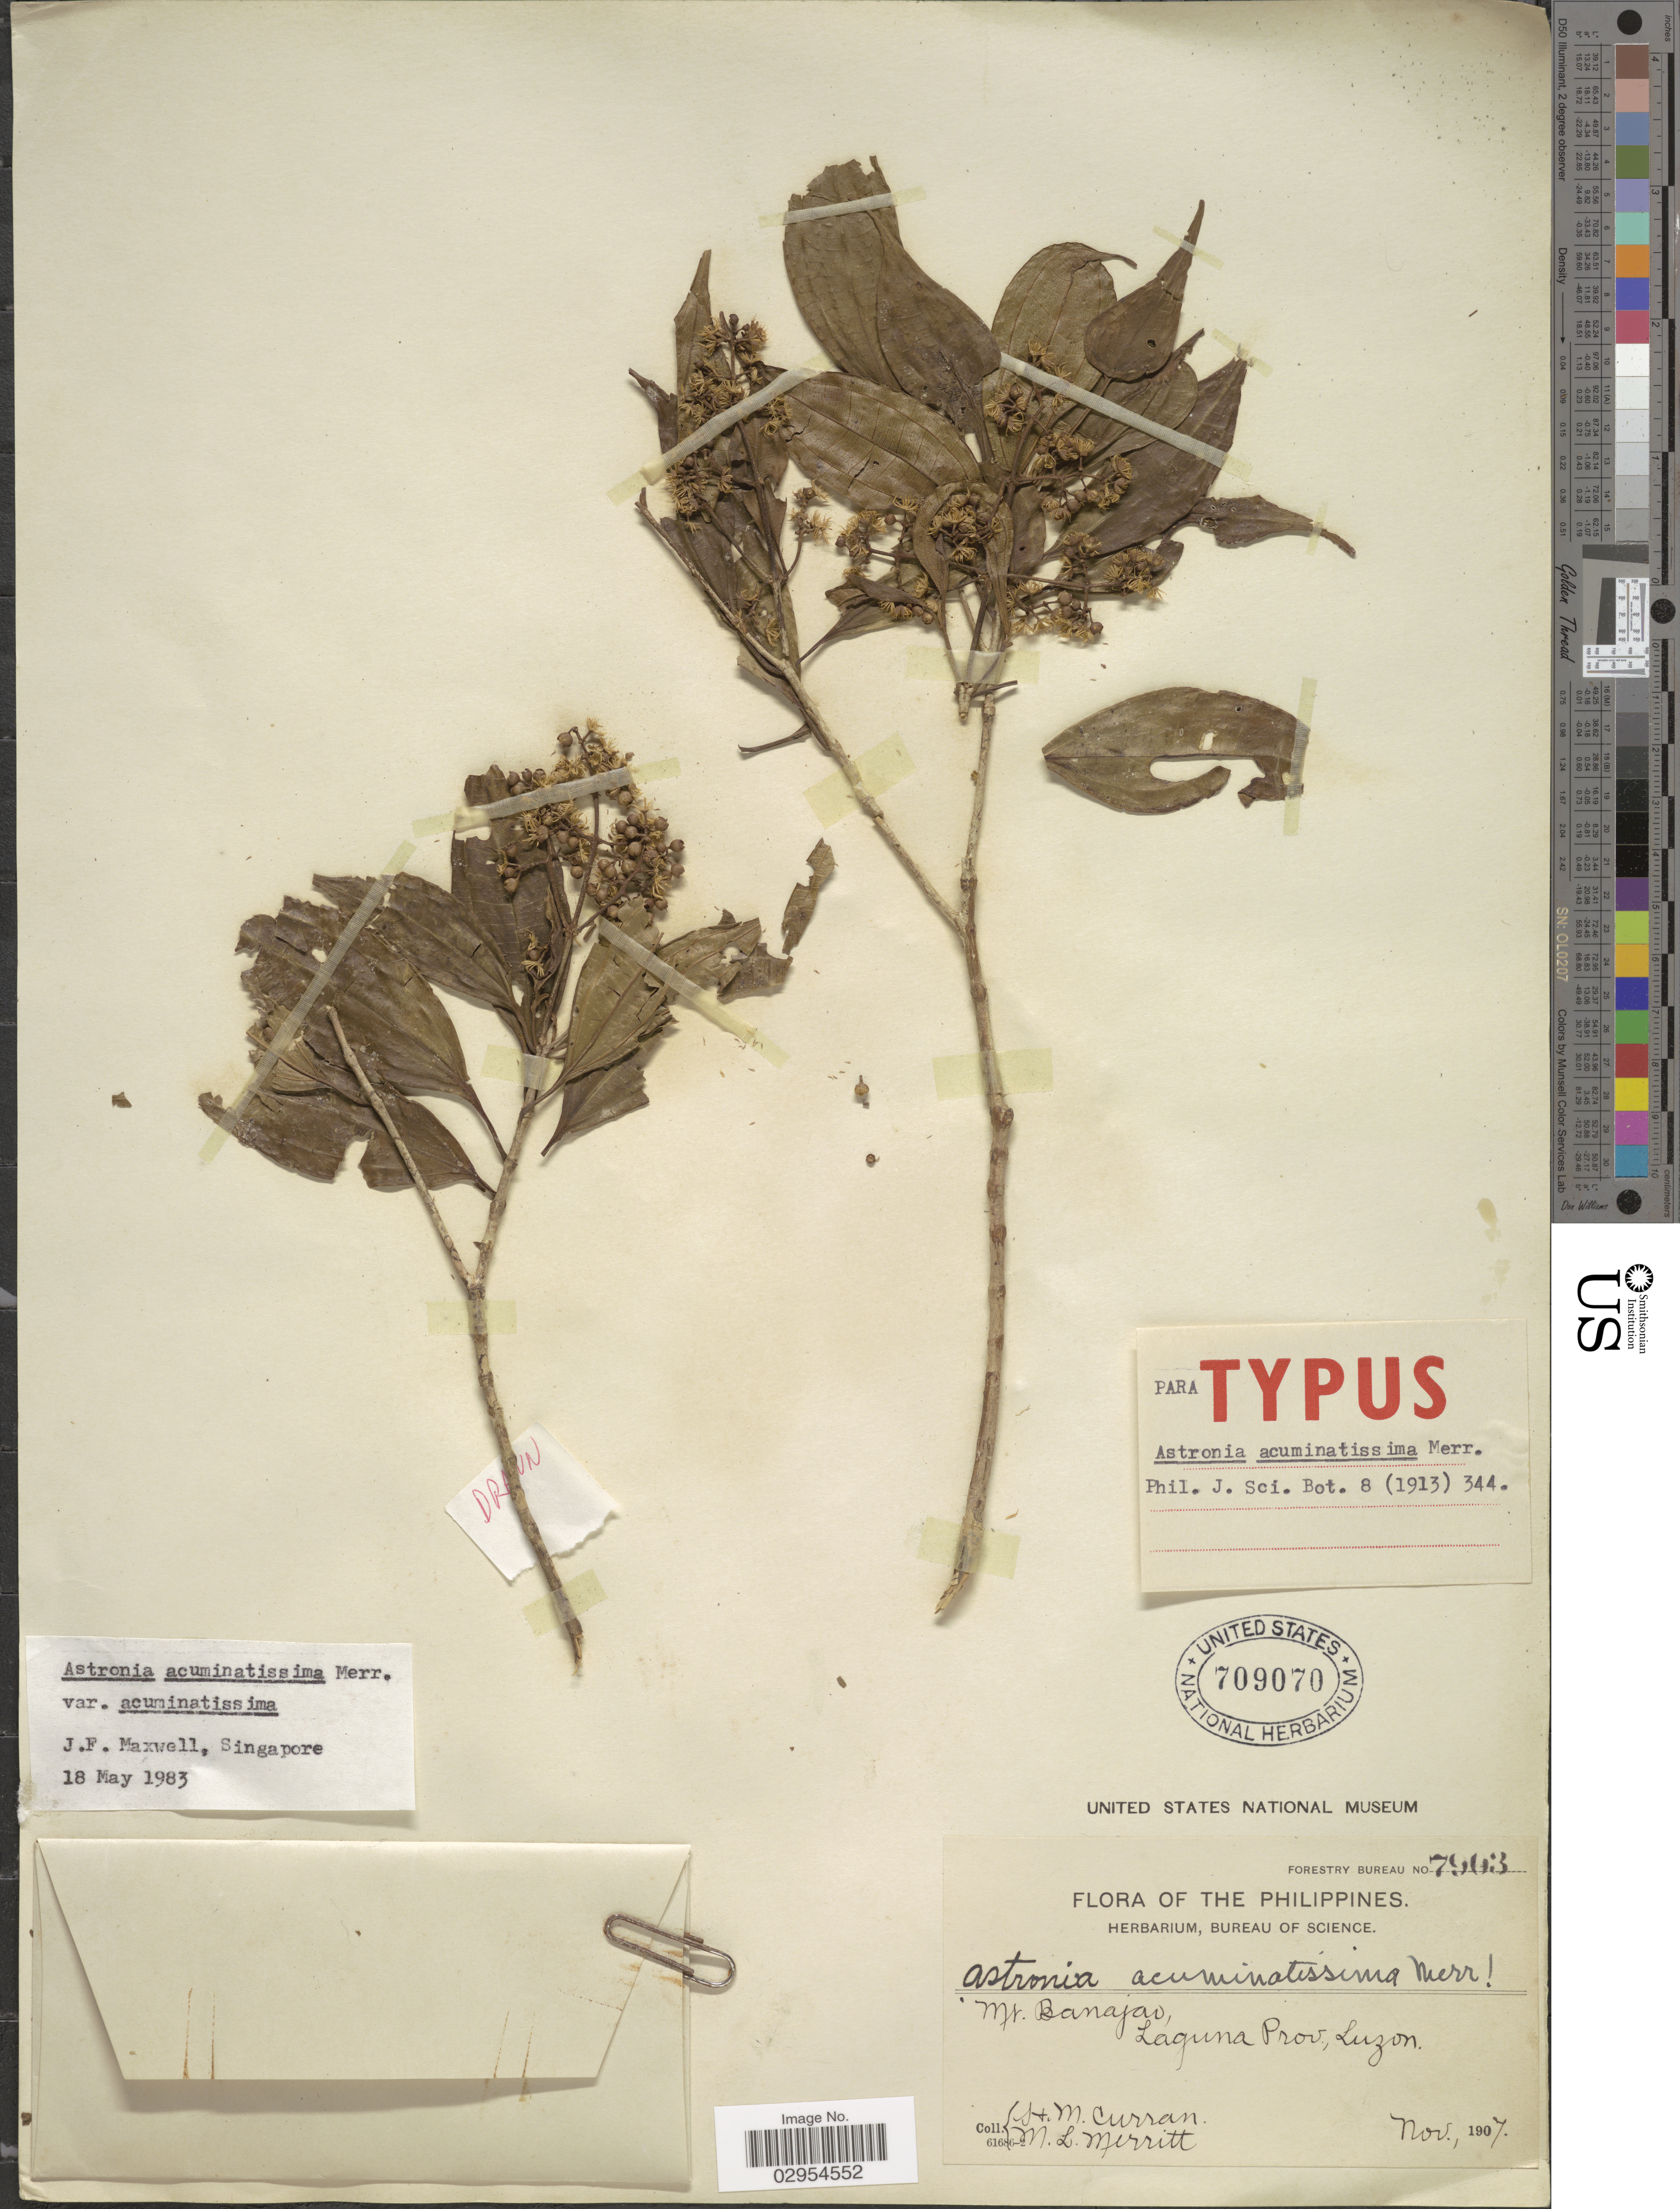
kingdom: Plantae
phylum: Tracheophyta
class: Magnoliopsida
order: Myrtales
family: Melastomataceae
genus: Astronia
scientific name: Astronia acuminatissima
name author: Merr.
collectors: H. M. Curran & M. L. Merritt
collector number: Forestry Bureau 7903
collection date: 1907-11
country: Philippines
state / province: Calabarzon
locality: Mt. Banajao, Laguna Prov., Luzon.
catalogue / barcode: US 709070